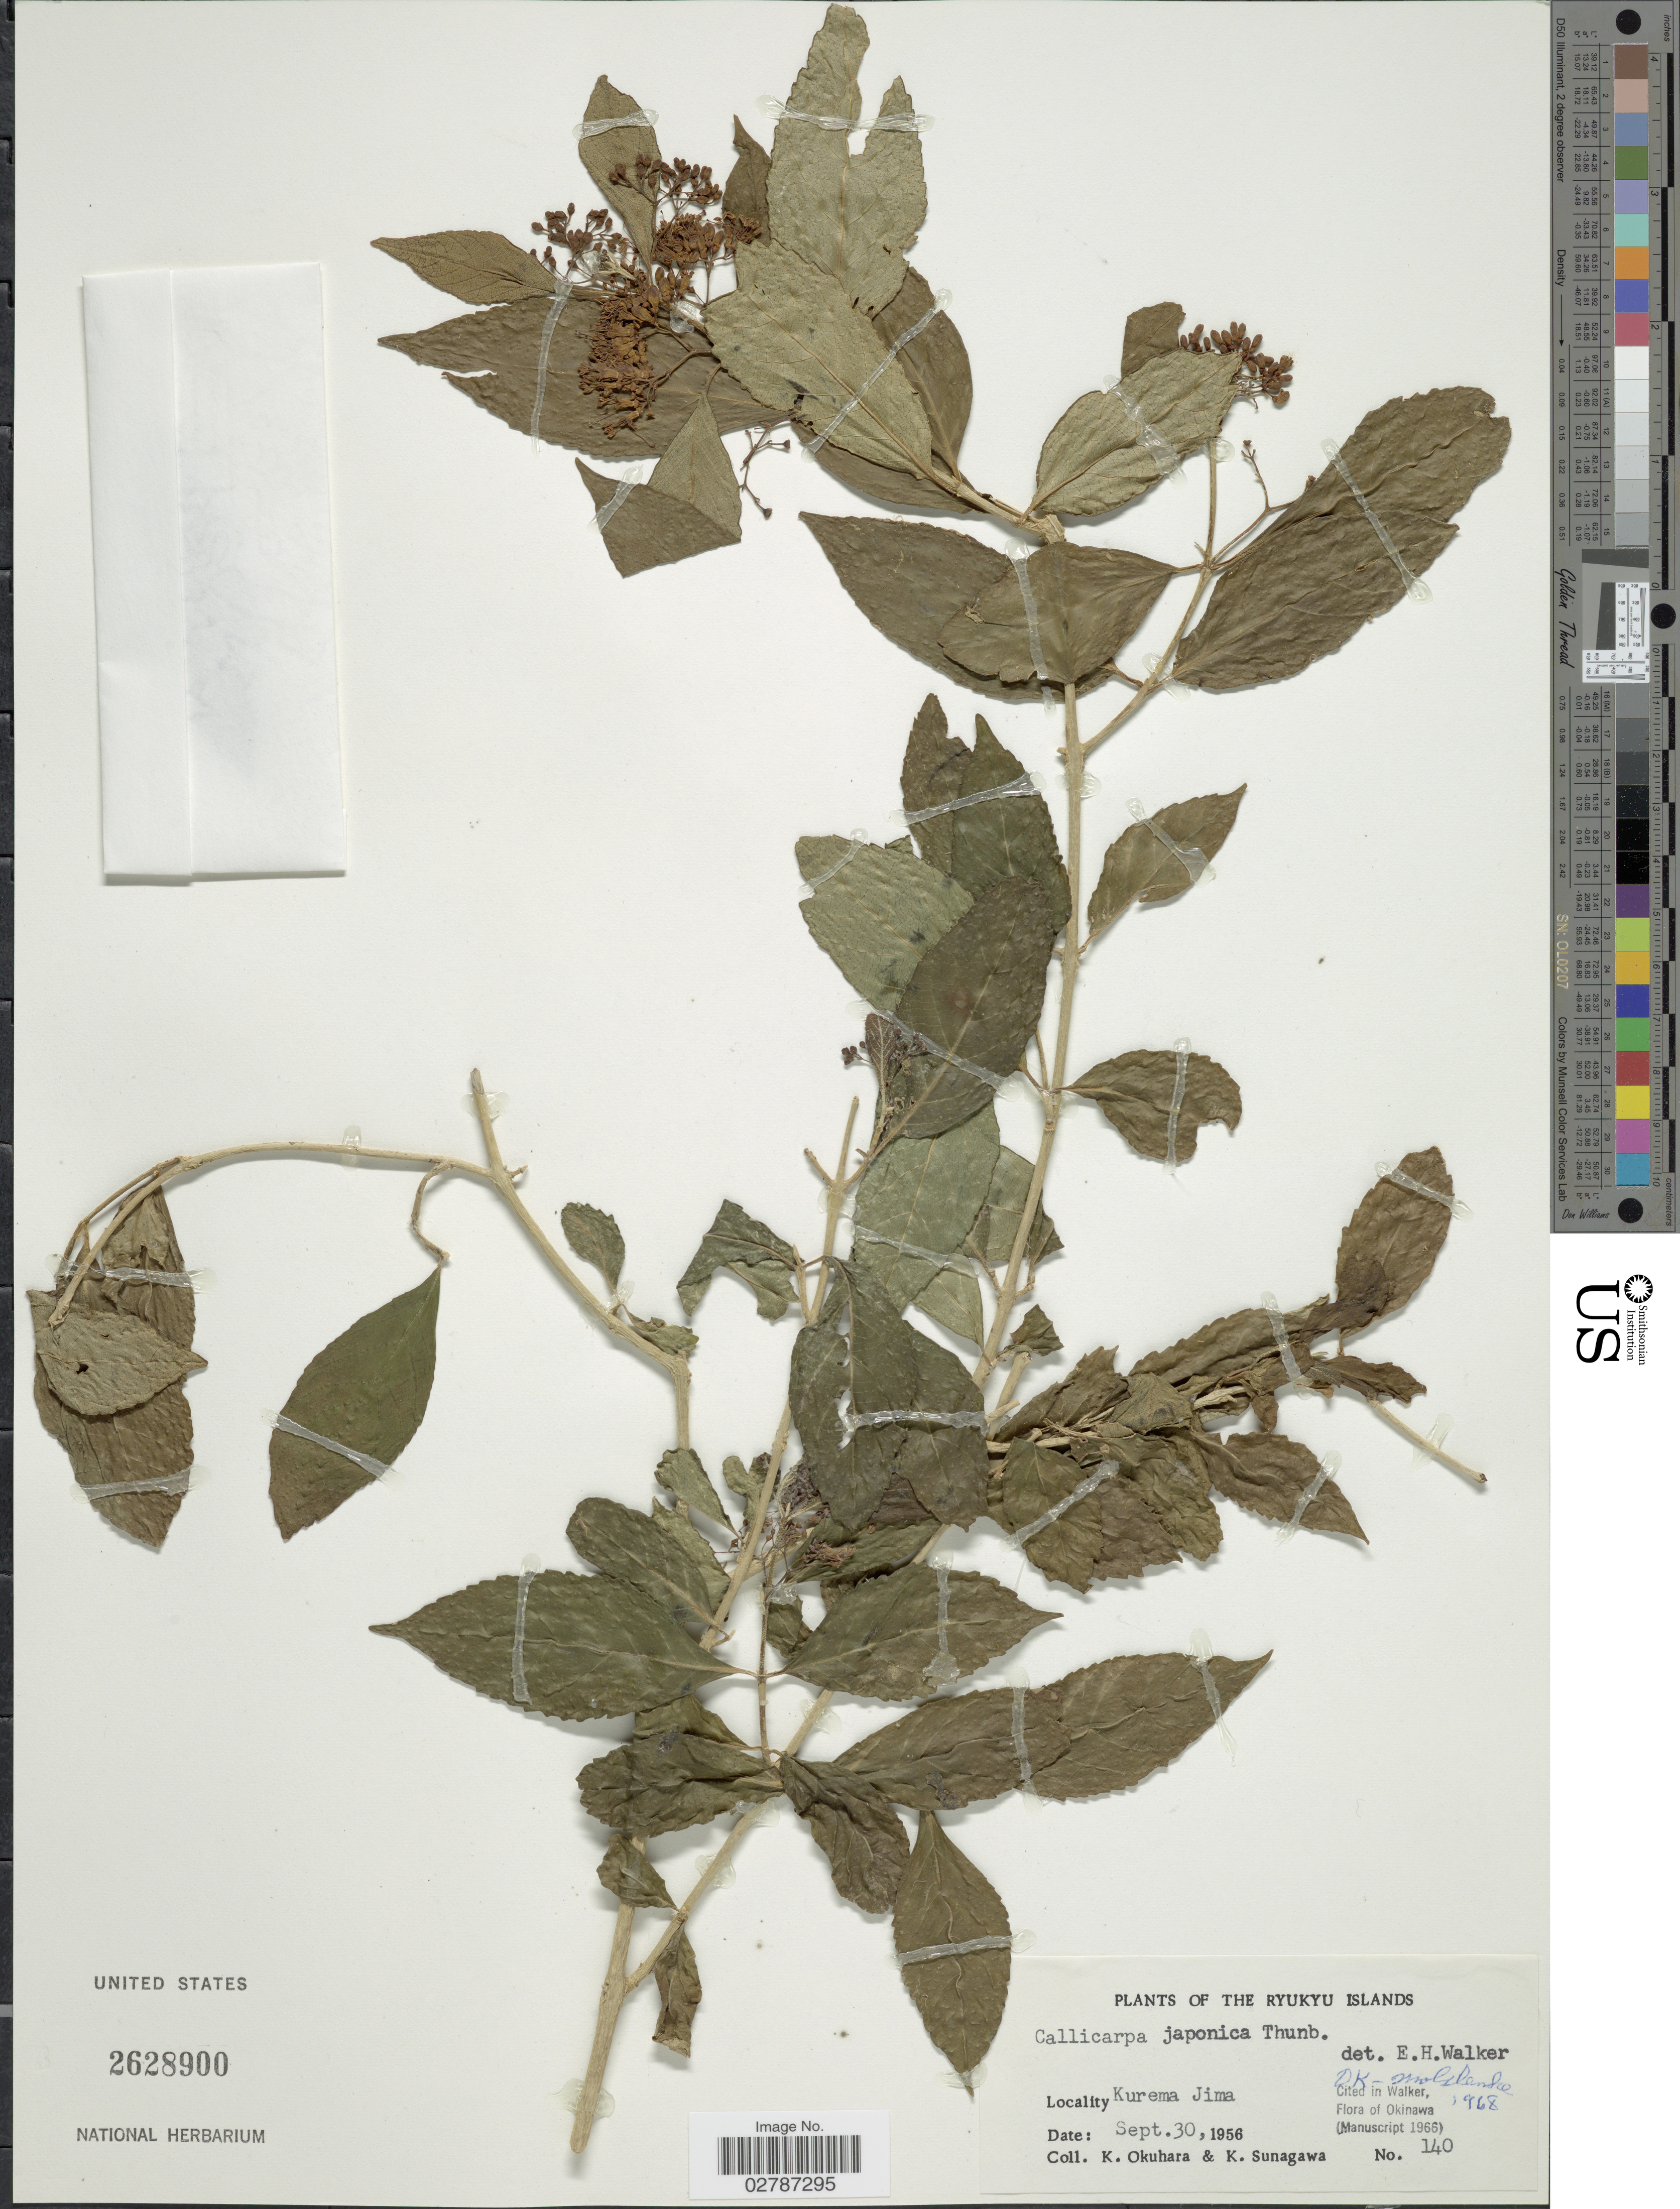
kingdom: Plantae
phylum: Tracheophyta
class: Magnoliopsida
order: Lamiales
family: Lamiaceae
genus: Callicarpa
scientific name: Callicarpa japonica var. japonica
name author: Thunb.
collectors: K. Okuhara & K. Sunagawa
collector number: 140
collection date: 1956-09-30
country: Japan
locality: Ryukyu Islands. Kurema Jima.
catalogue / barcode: US 2628900